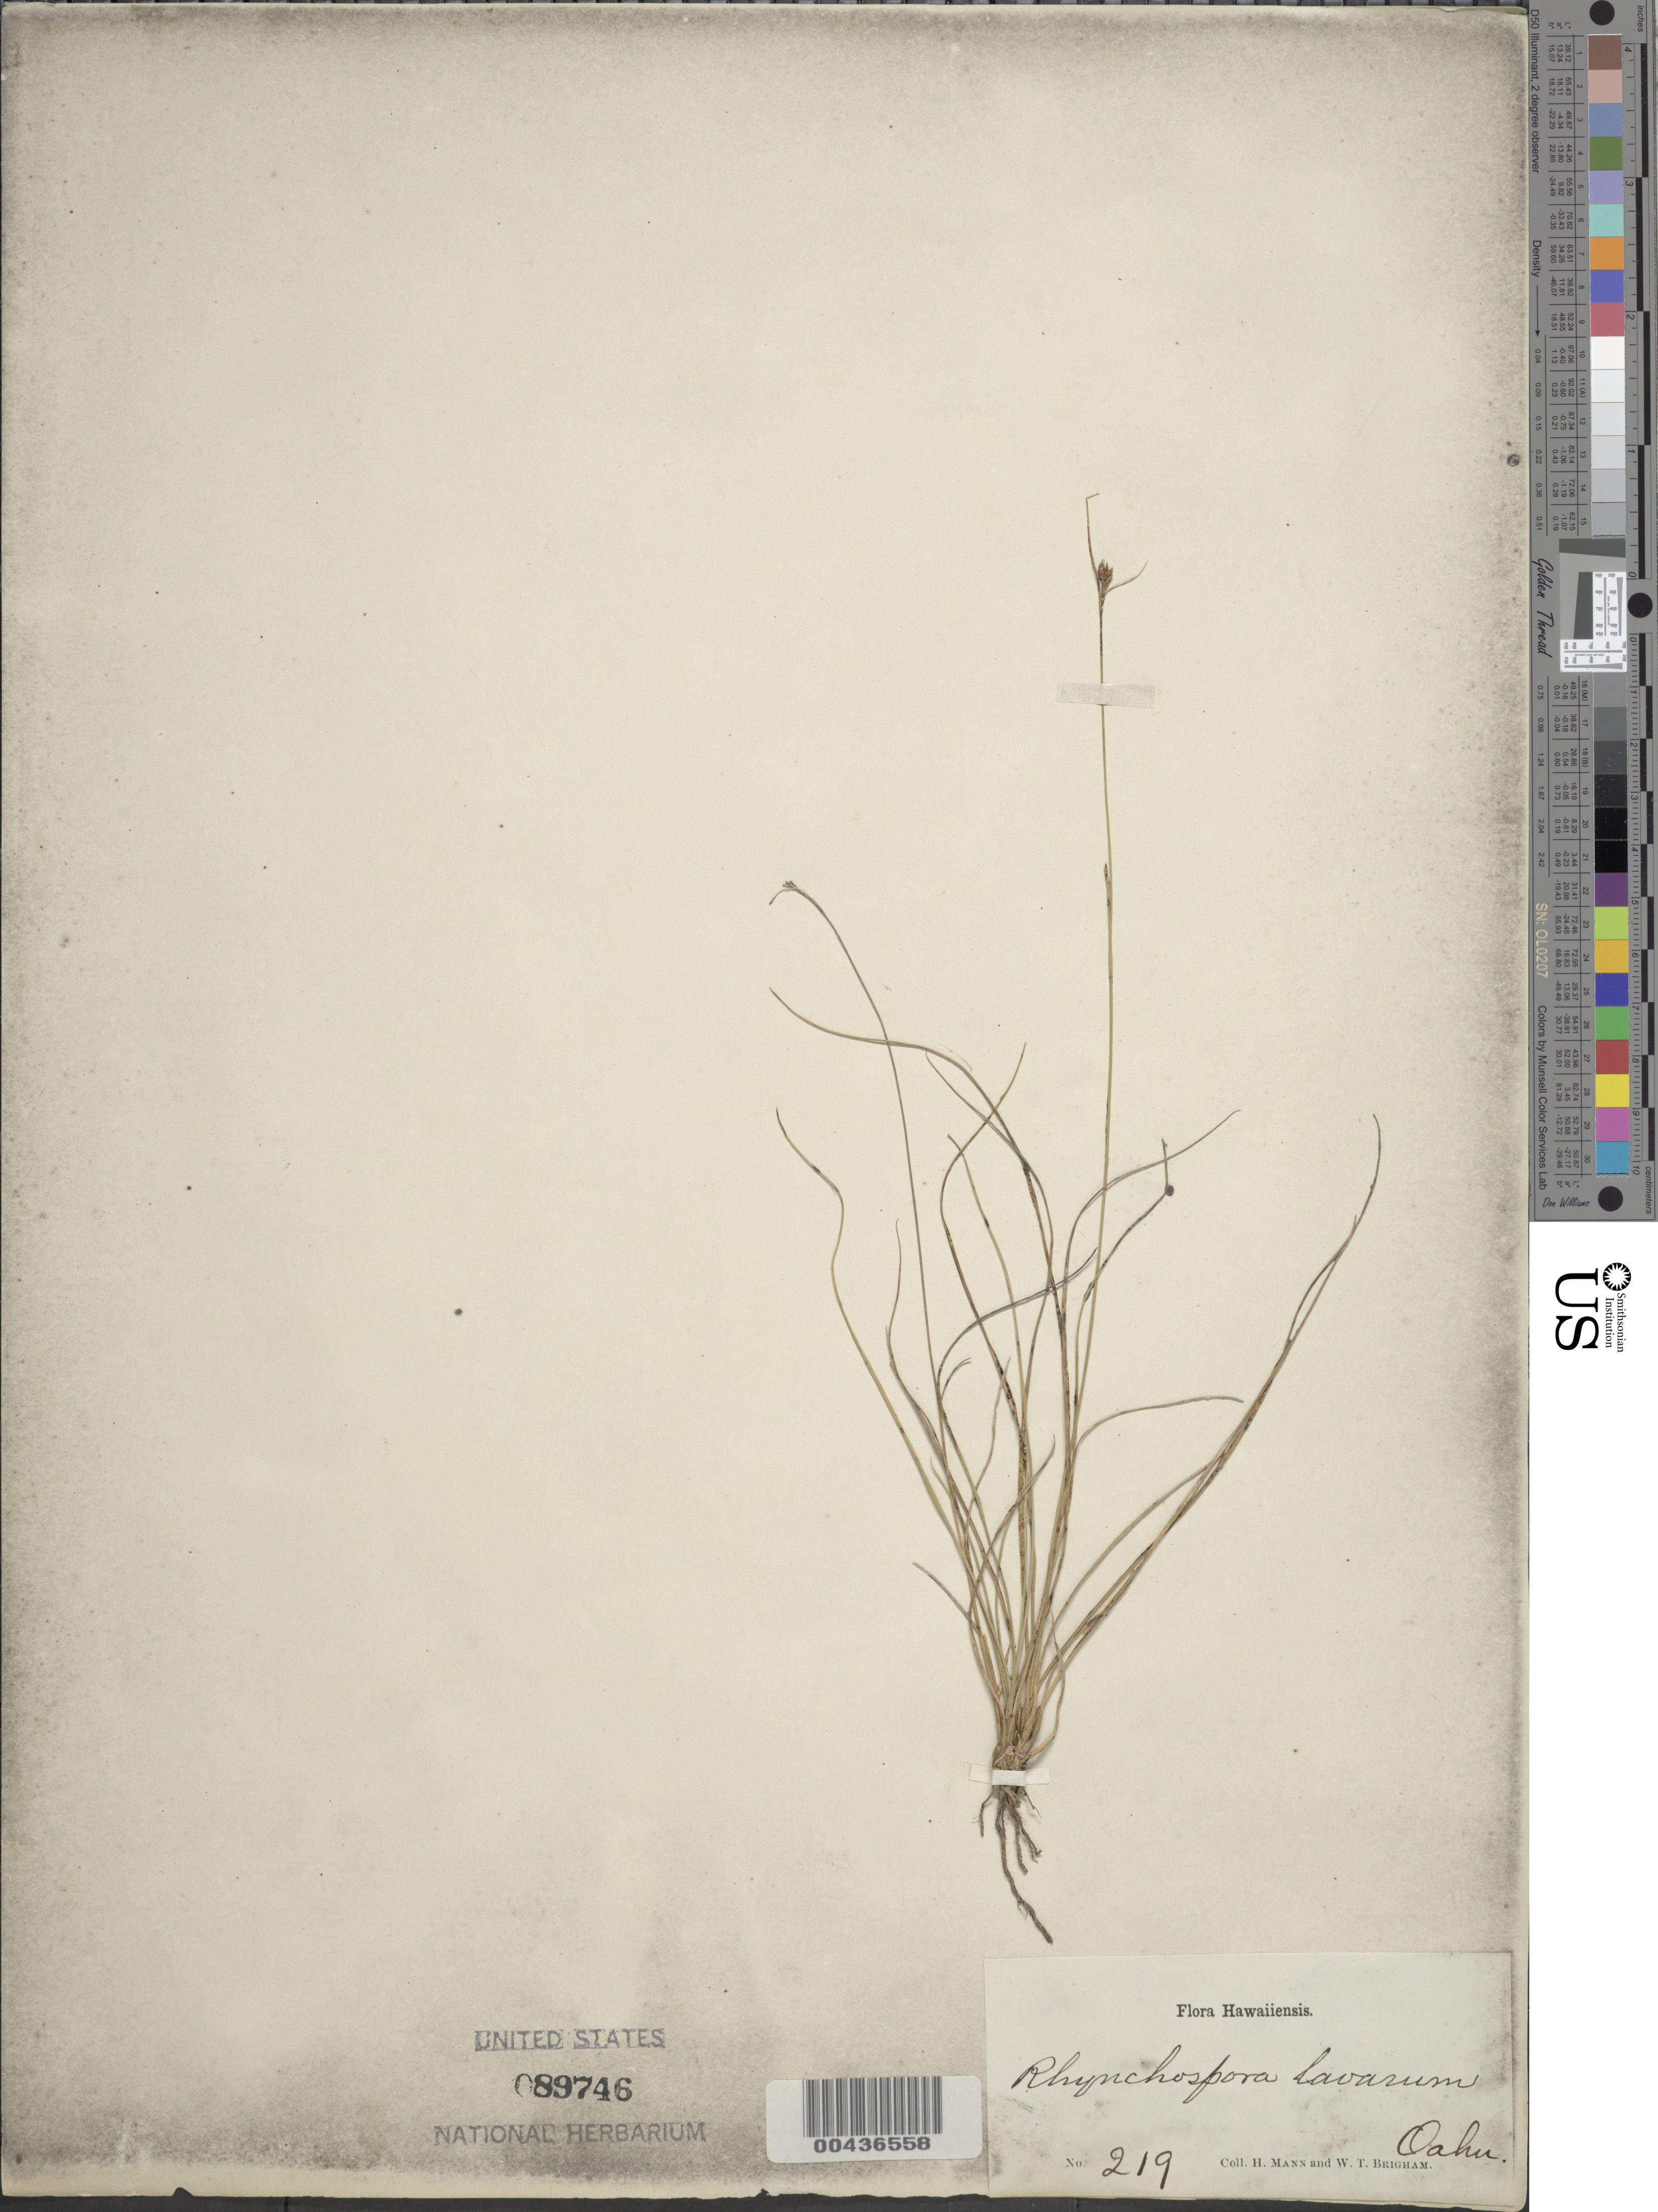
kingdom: Plantae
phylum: Tracheophyta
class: Liliopsida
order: Poales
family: Cyperaceae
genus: Rhynchospora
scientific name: Rhynchospora rugosa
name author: (Vahl) Gale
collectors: H. Mann & W. T. Brigham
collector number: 219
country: United States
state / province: Hawaii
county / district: Honolulu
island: Oahu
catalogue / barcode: US 89746